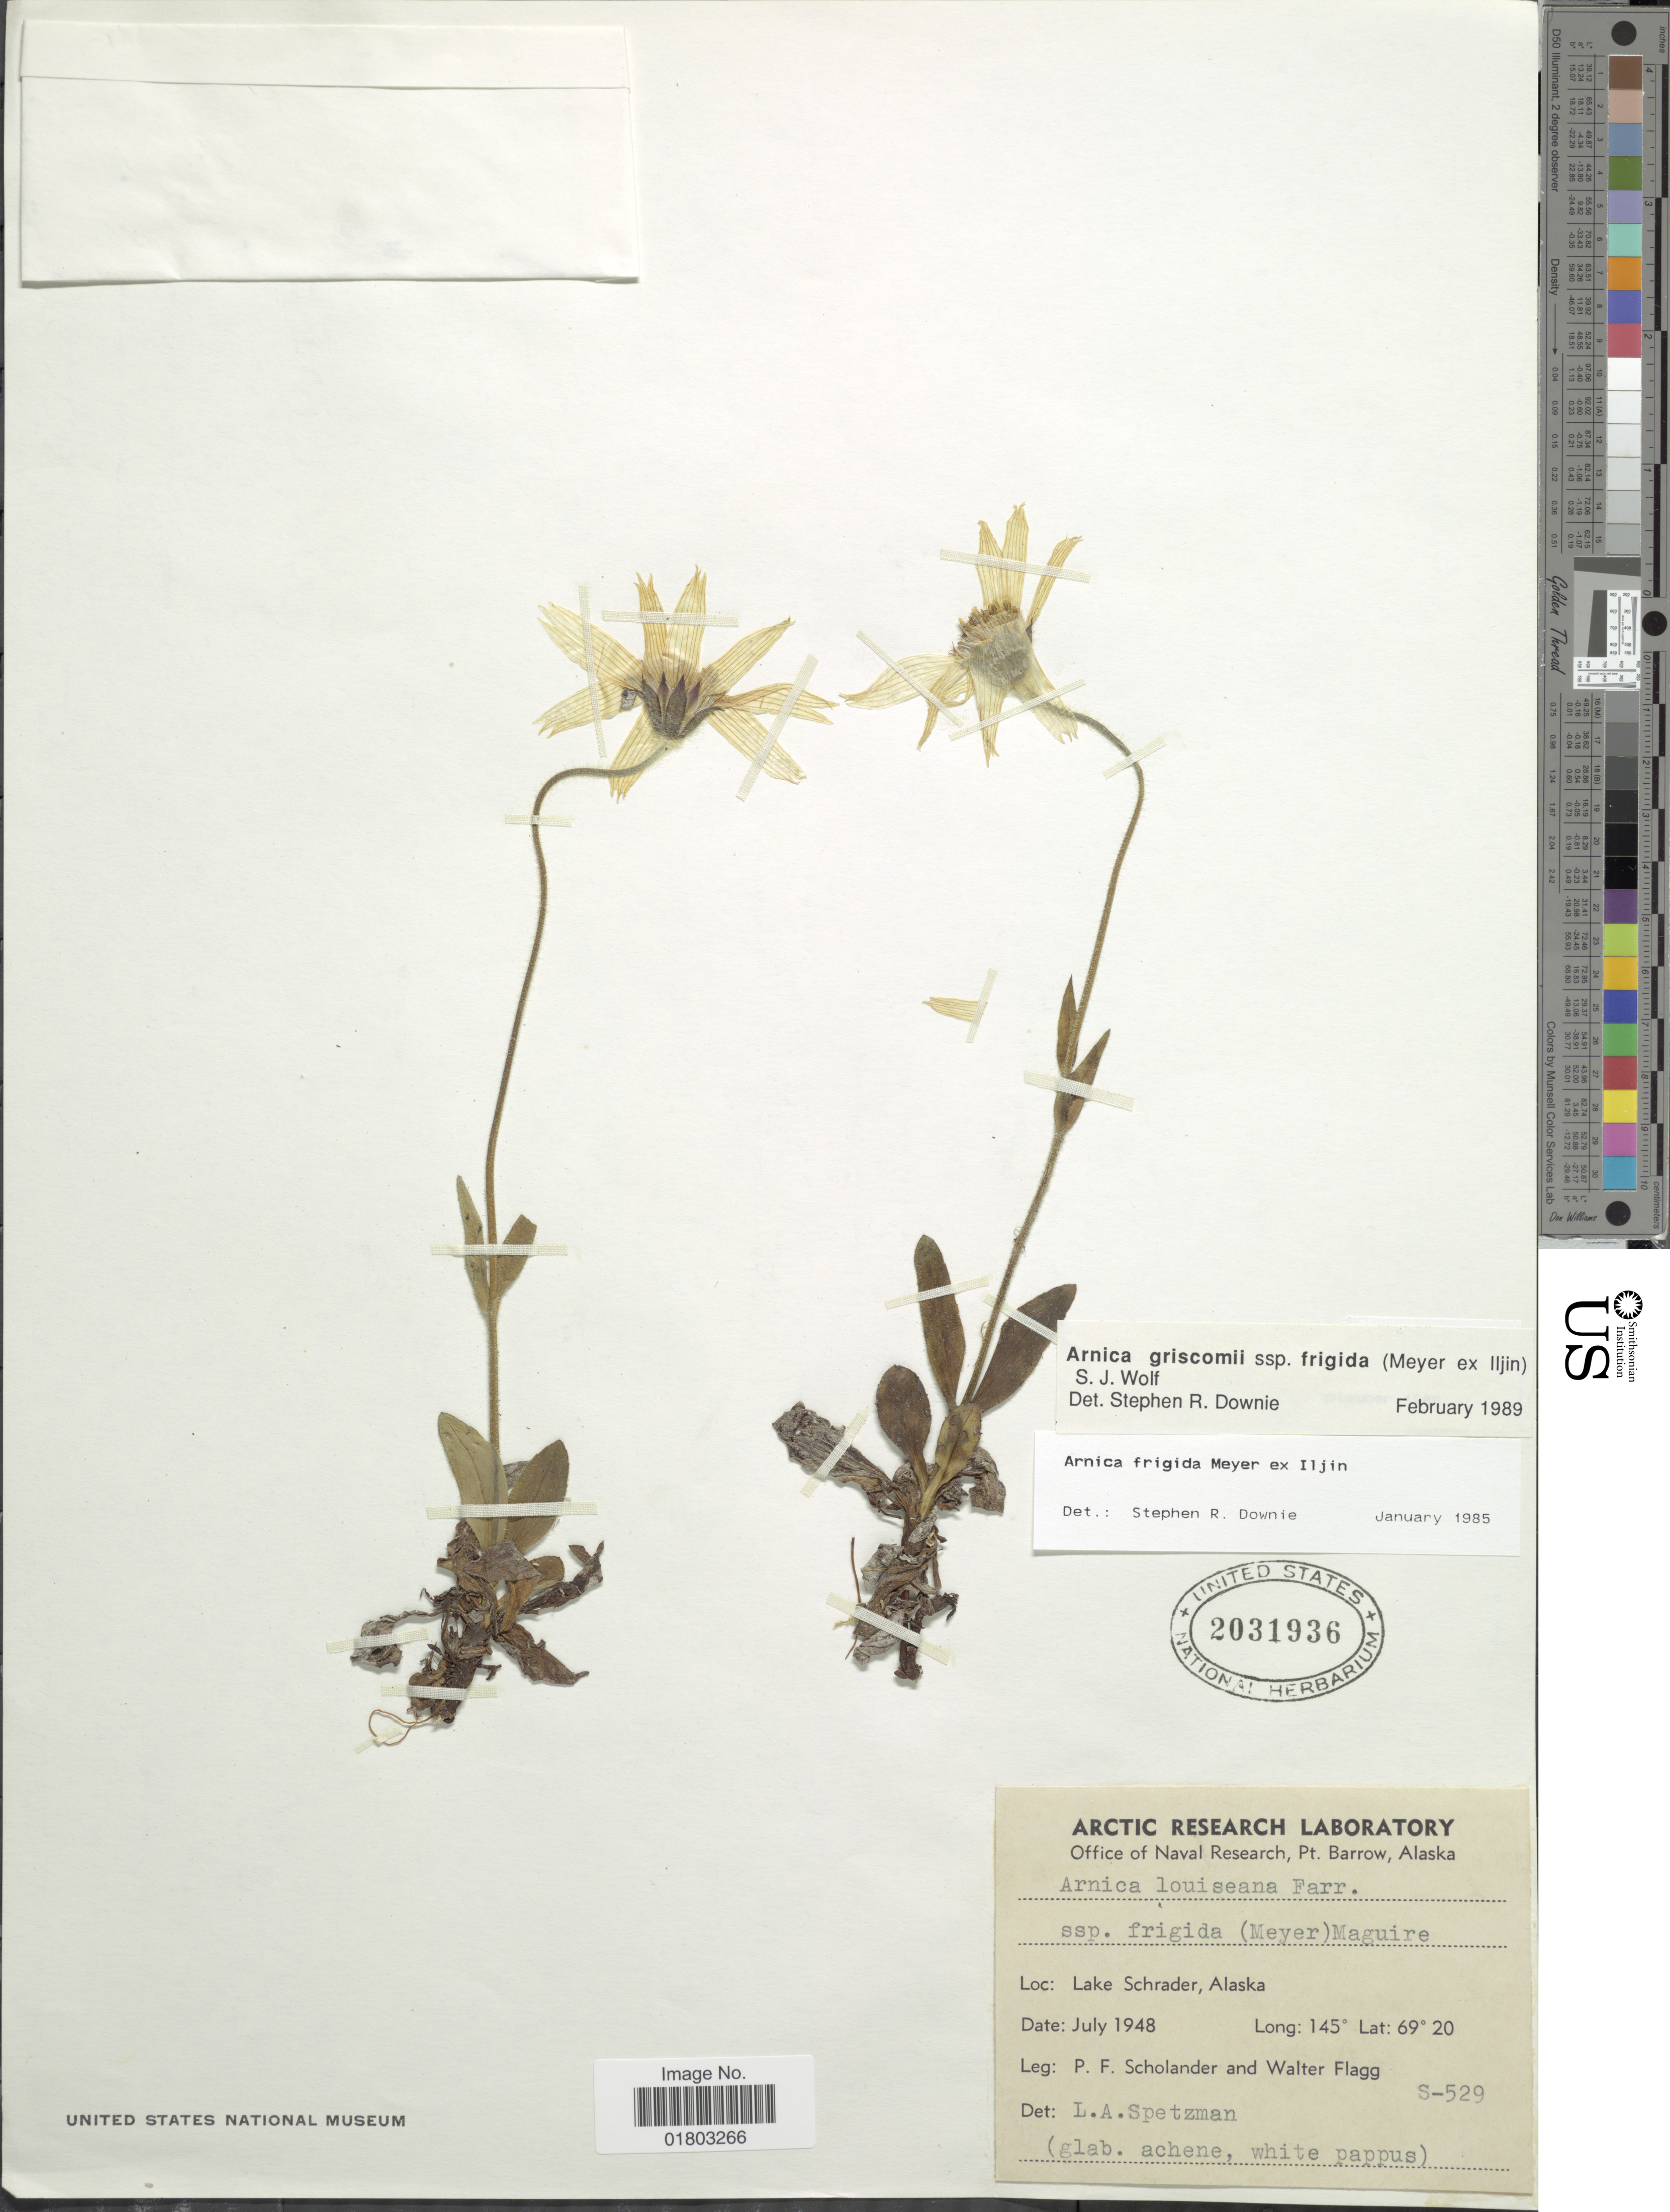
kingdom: Plantae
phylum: Tracheophyta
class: Magnoliopsida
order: Asterales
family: Asteraceae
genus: Arnica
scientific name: Arnica griscomii subsp. frigida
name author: (C.A. Mey. ex Iljin) S.J. Wolf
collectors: P. Scholander & W. Flagg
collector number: S-529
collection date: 1948-07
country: United States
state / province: Alaska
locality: Lake Schrader, Alaska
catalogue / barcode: US 2031936